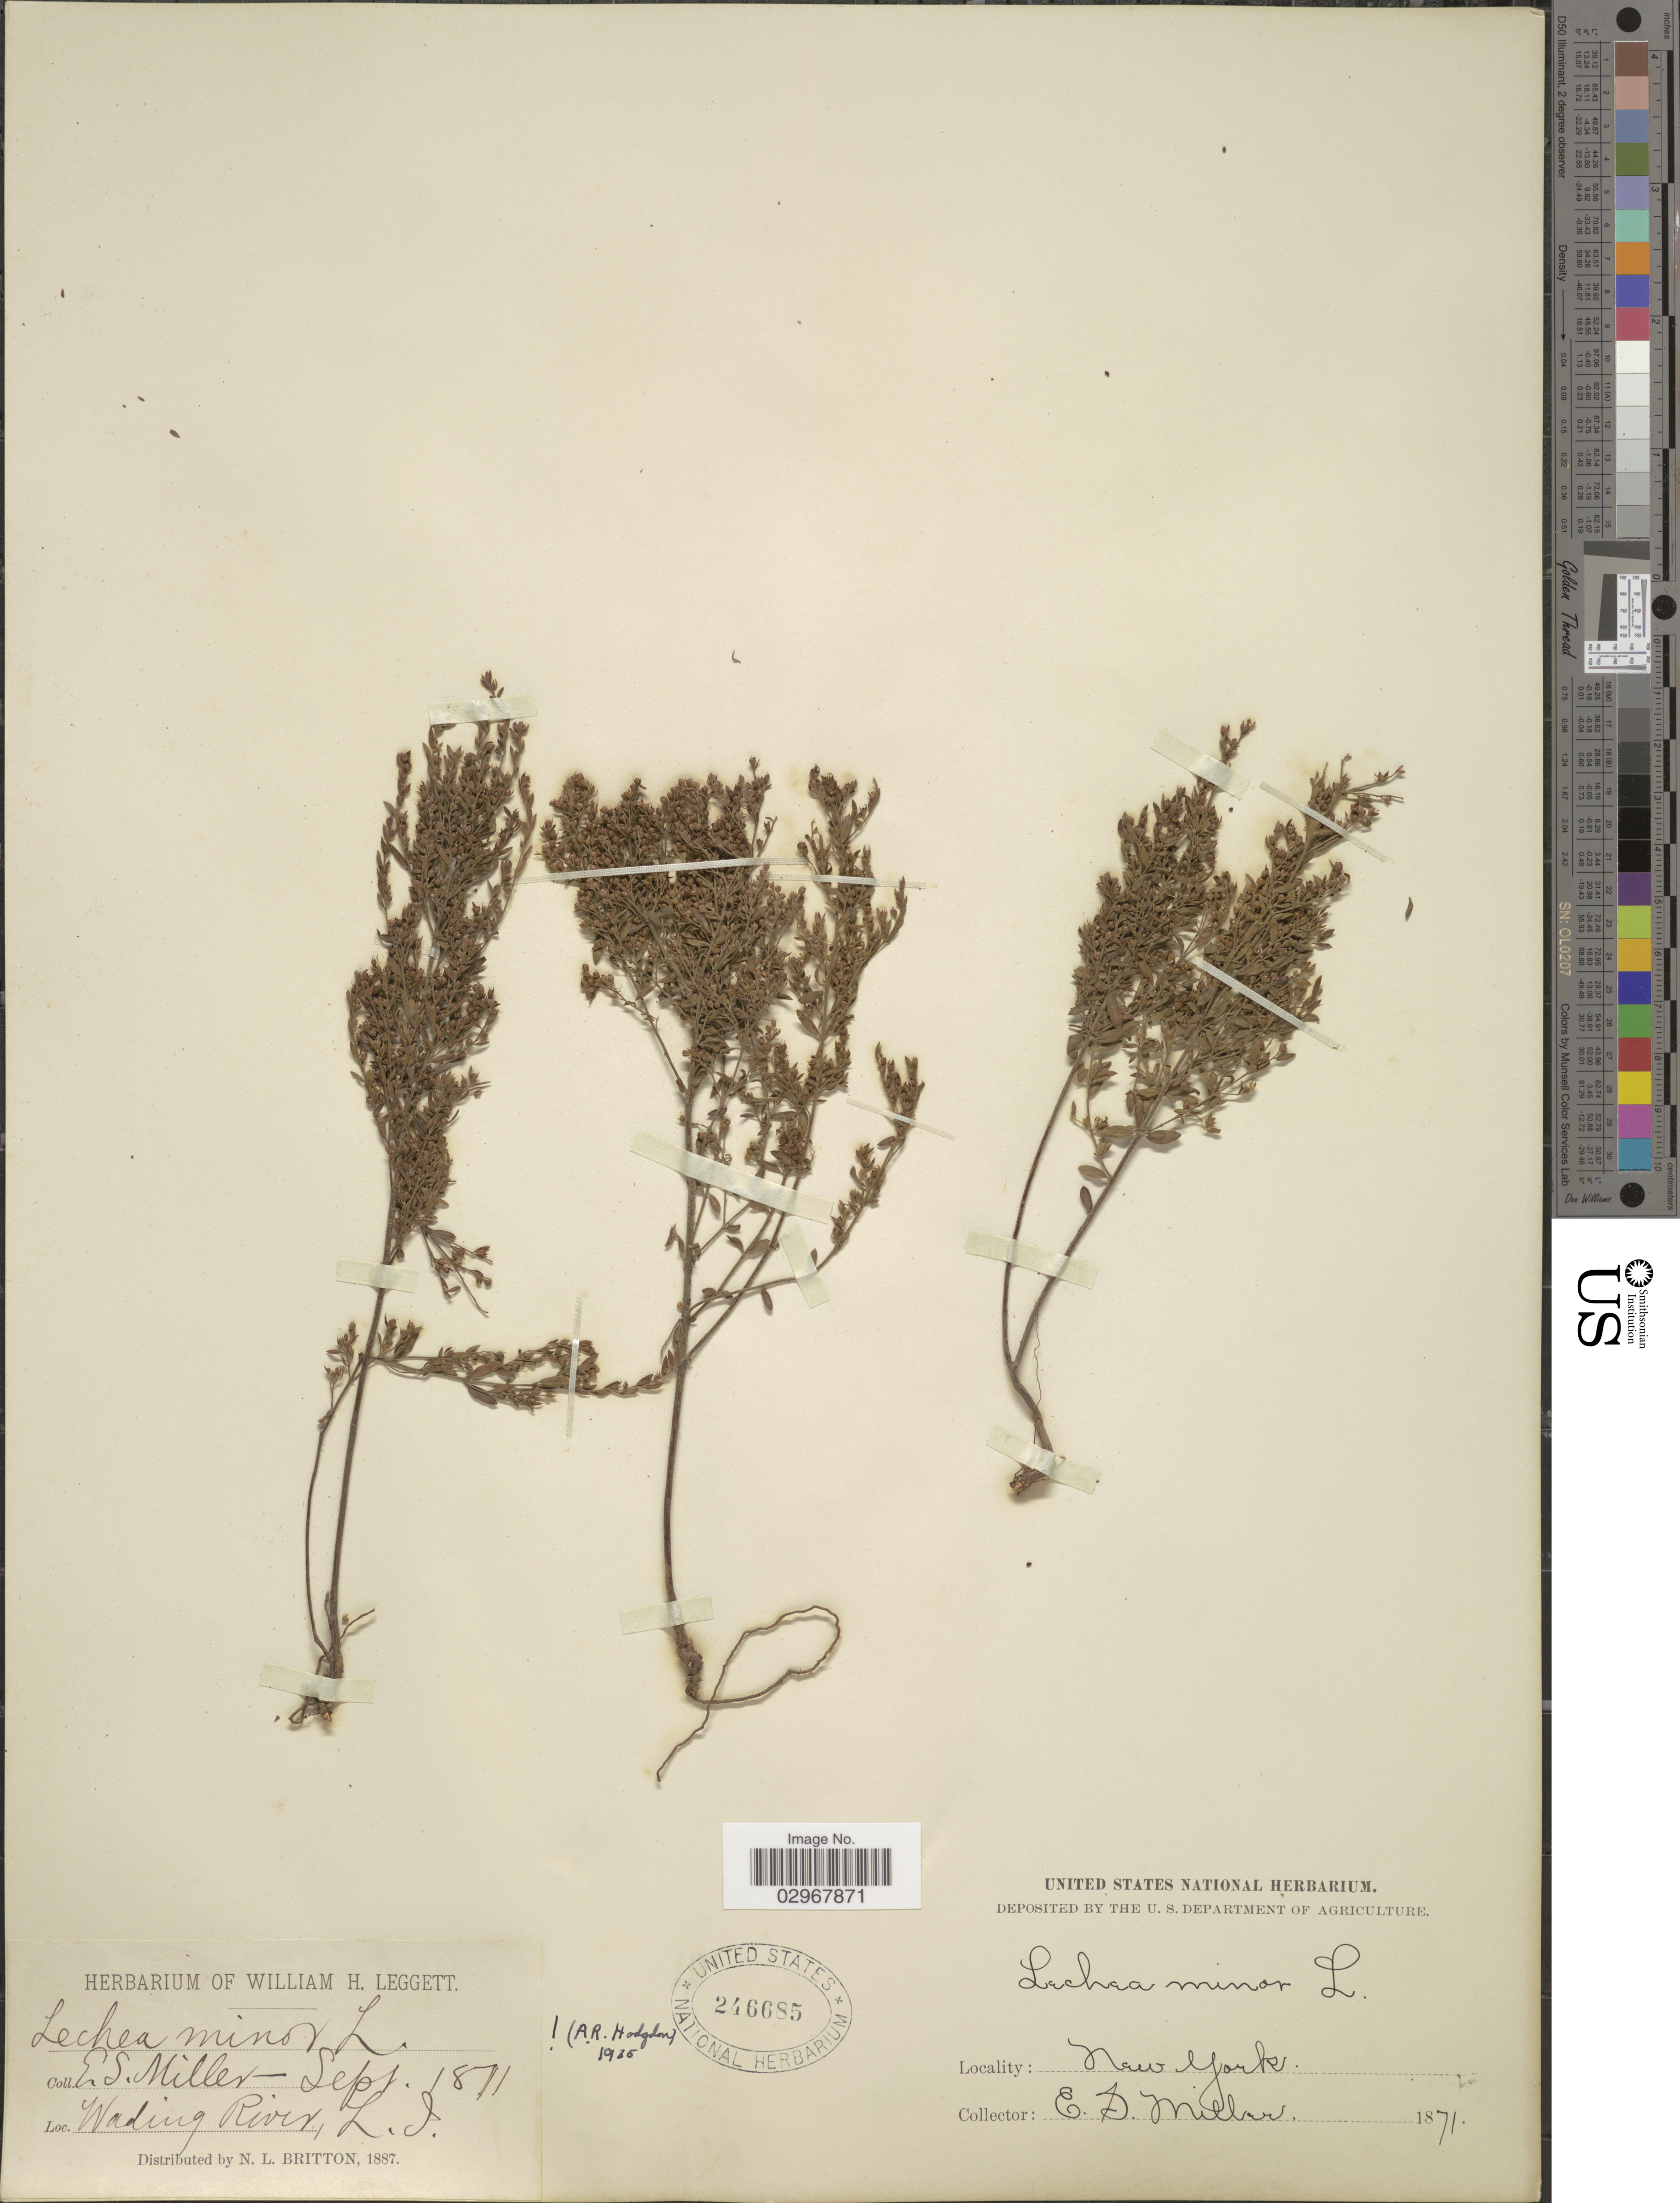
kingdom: Plantae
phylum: Tracheophyta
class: Magnoliopsida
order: Malvales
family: Cistaceae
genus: Lechea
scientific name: Lechea minor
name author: L.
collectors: E. S. Miller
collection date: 1871-09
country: United States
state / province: New York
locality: Wading River, L.I.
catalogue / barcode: US 246685